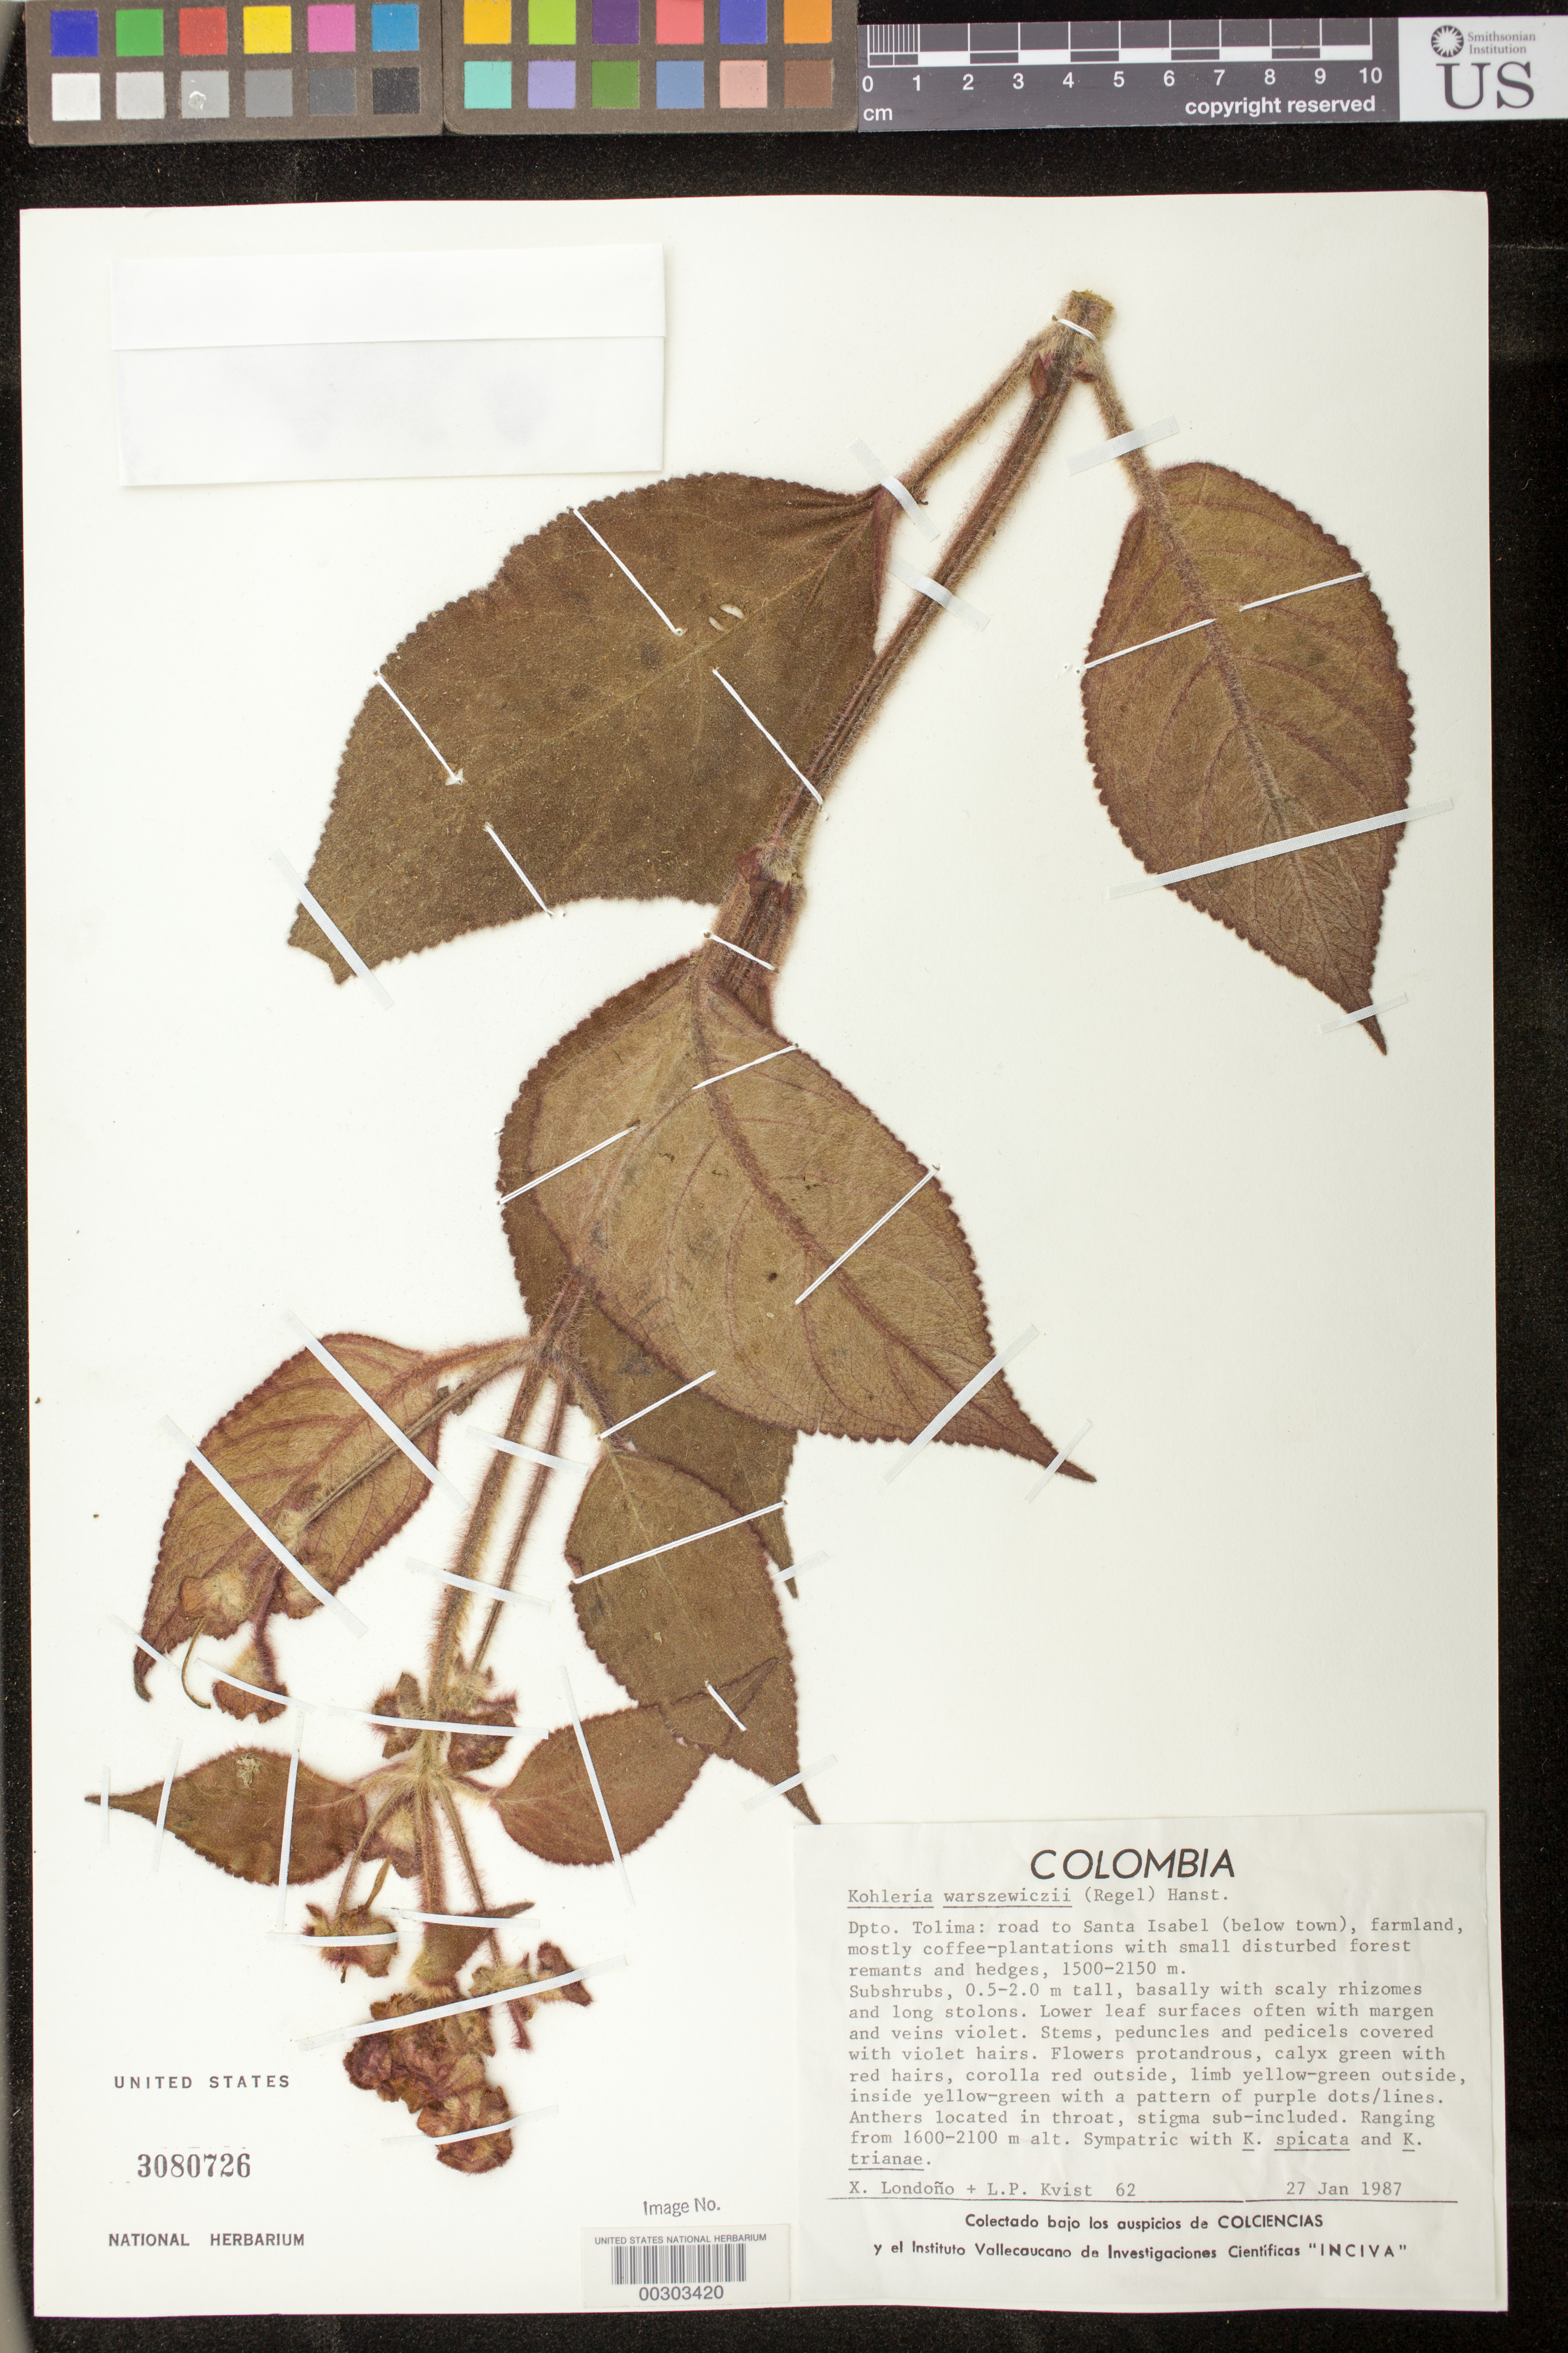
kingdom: Plantae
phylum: Tracheophyta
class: Magnoliopsida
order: Lamiales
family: Gesneriaceae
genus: Kohleria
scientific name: Kohleria warszewiczii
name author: (Regel) Hanst.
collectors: X. Londoño & L. P. Kvist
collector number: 62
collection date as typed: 27 Jan 1987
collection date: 1987-01-27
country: Colombia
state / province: Tolima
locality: Road to Santa Isabel (below town)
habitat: Farmland, mostly coffee-plantations with small disturbed forest remnants and hedges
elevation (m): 1500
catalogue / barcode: US 3080726